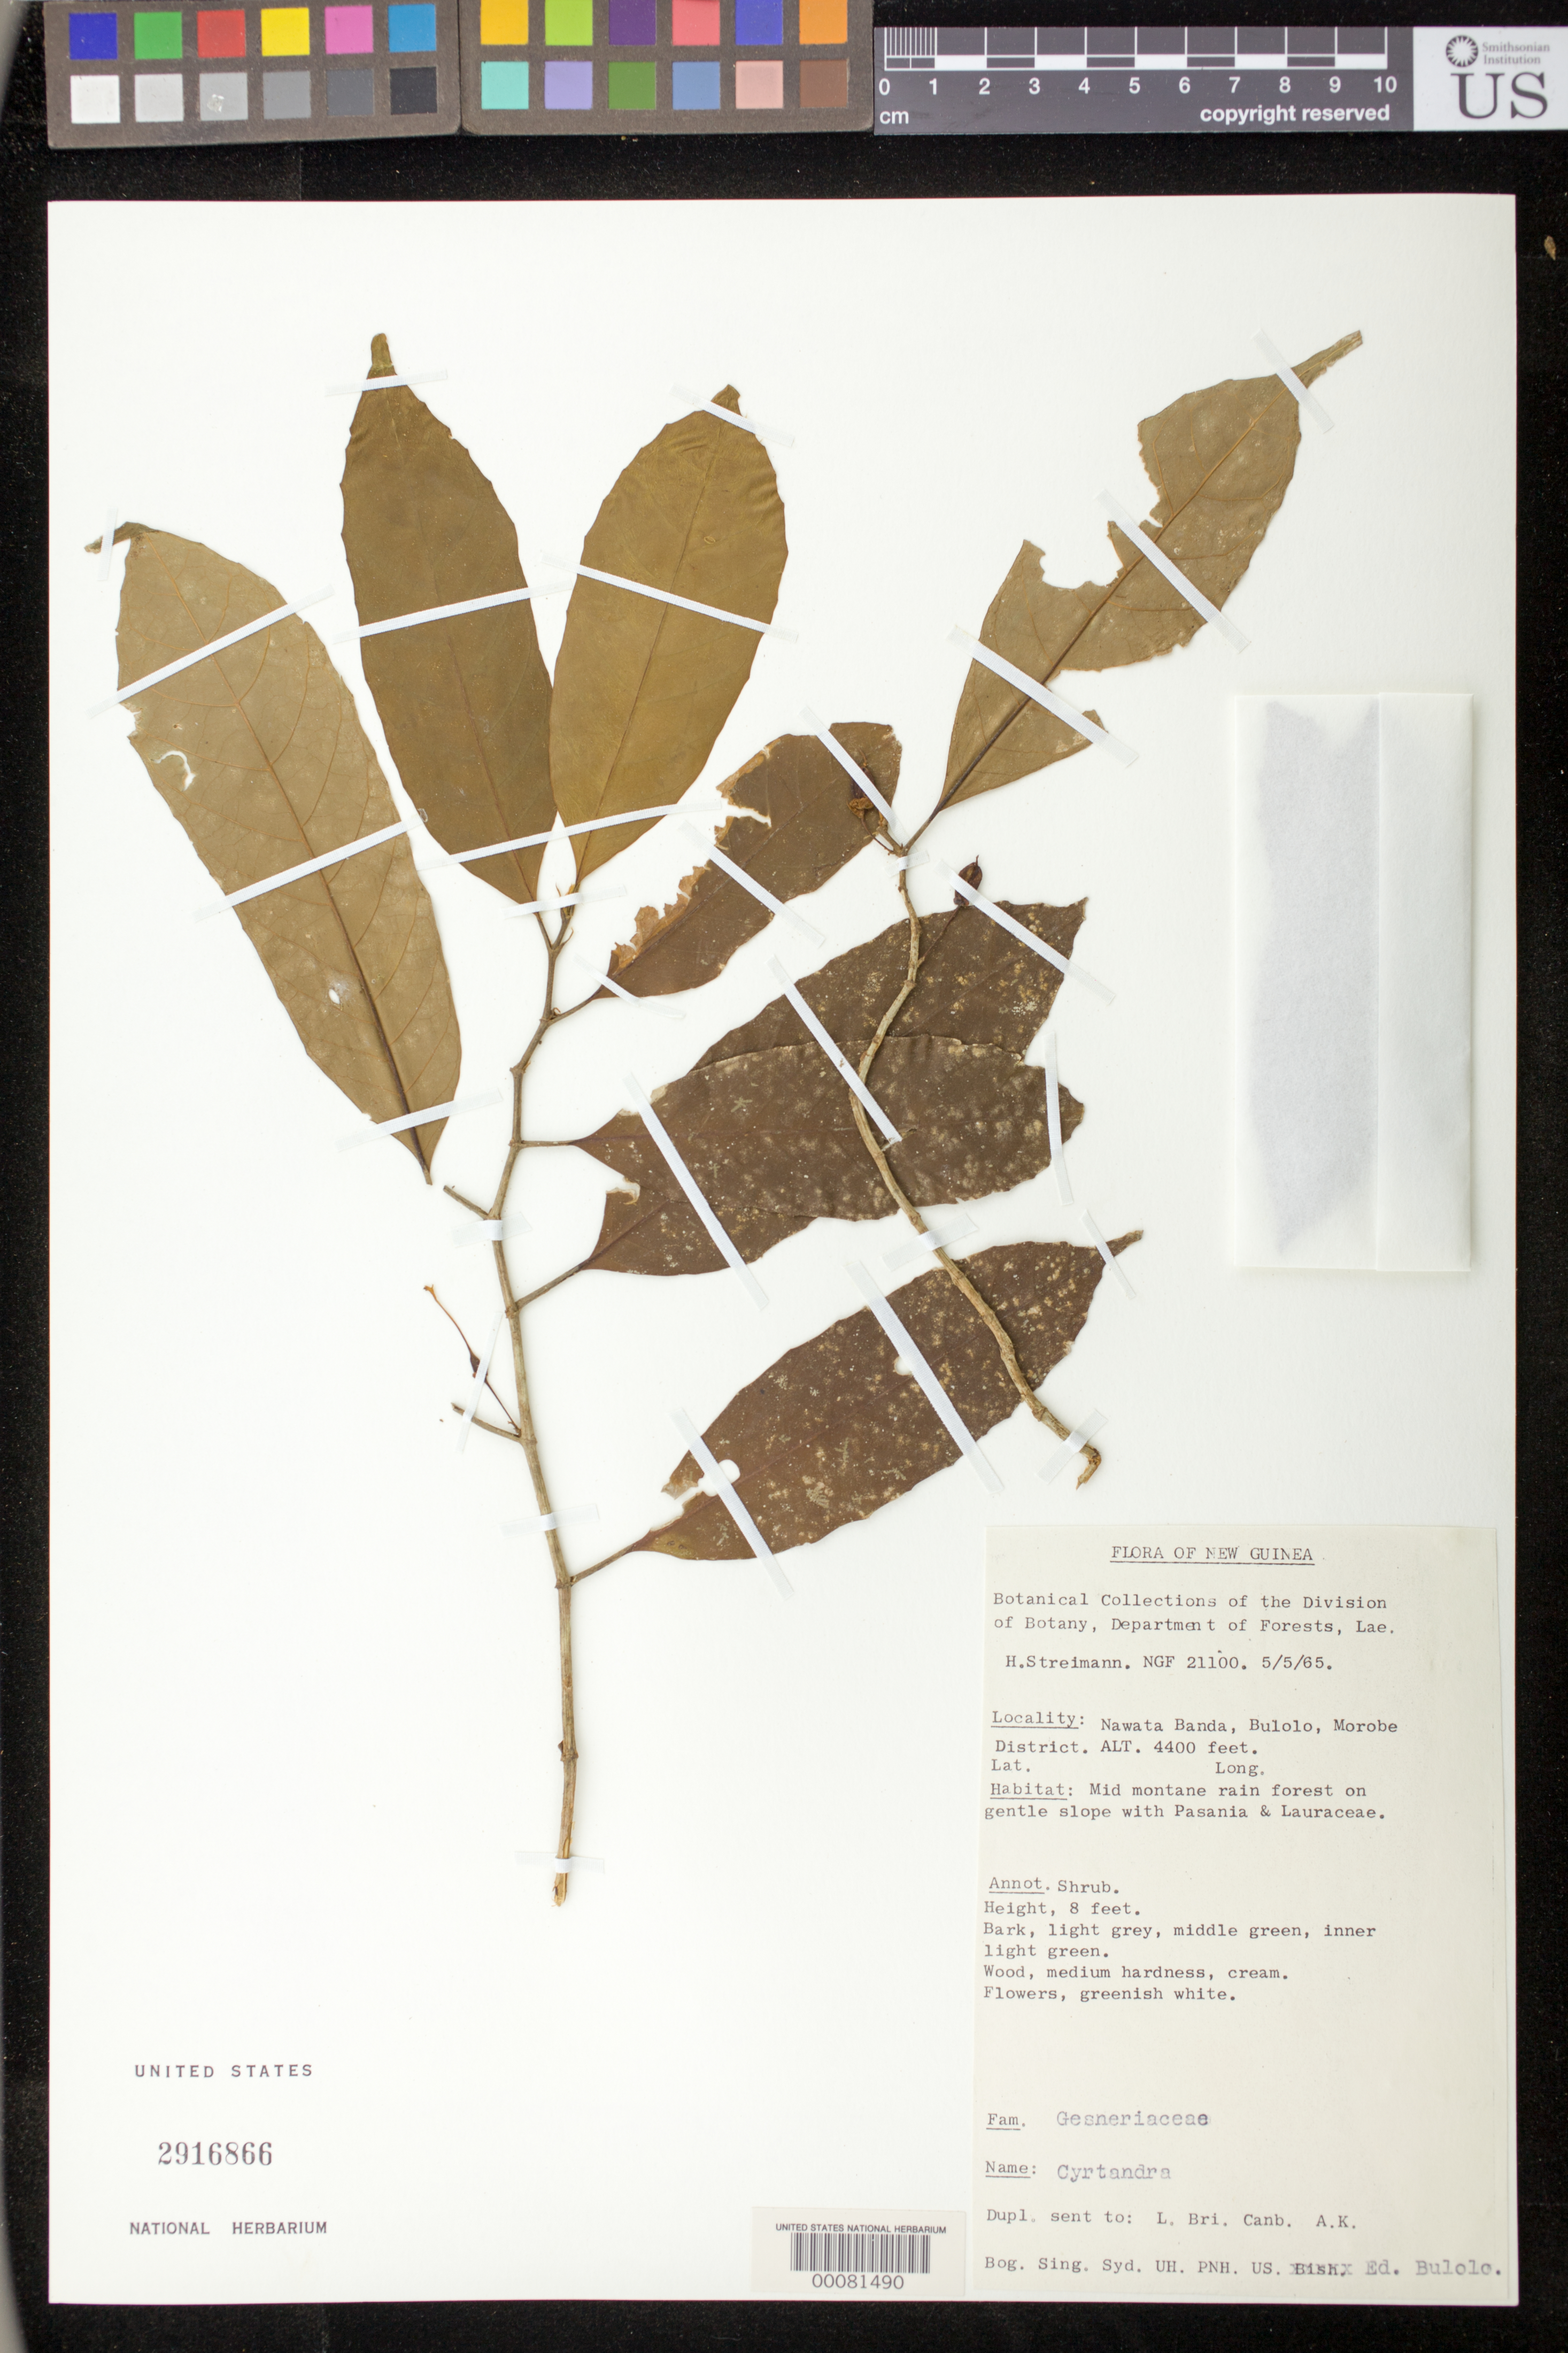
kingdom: Plantae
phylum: Tracheophyta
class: Magnoliopsida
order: Lamiales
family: Gesneriaceae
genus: Cyrtandra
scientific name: Cyrtandra sp.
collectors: H. Streiman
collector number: NGF 21100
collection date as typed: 05 May 1965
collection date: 1965-05-05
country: Papua New Guinea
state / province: Morobe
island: New Guinea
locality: Nawata banda, bulolo, morobe district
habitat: Mid montane rain forest on gentle slope with pasania & lauraceae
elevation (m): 1341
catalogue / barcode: US 2916866